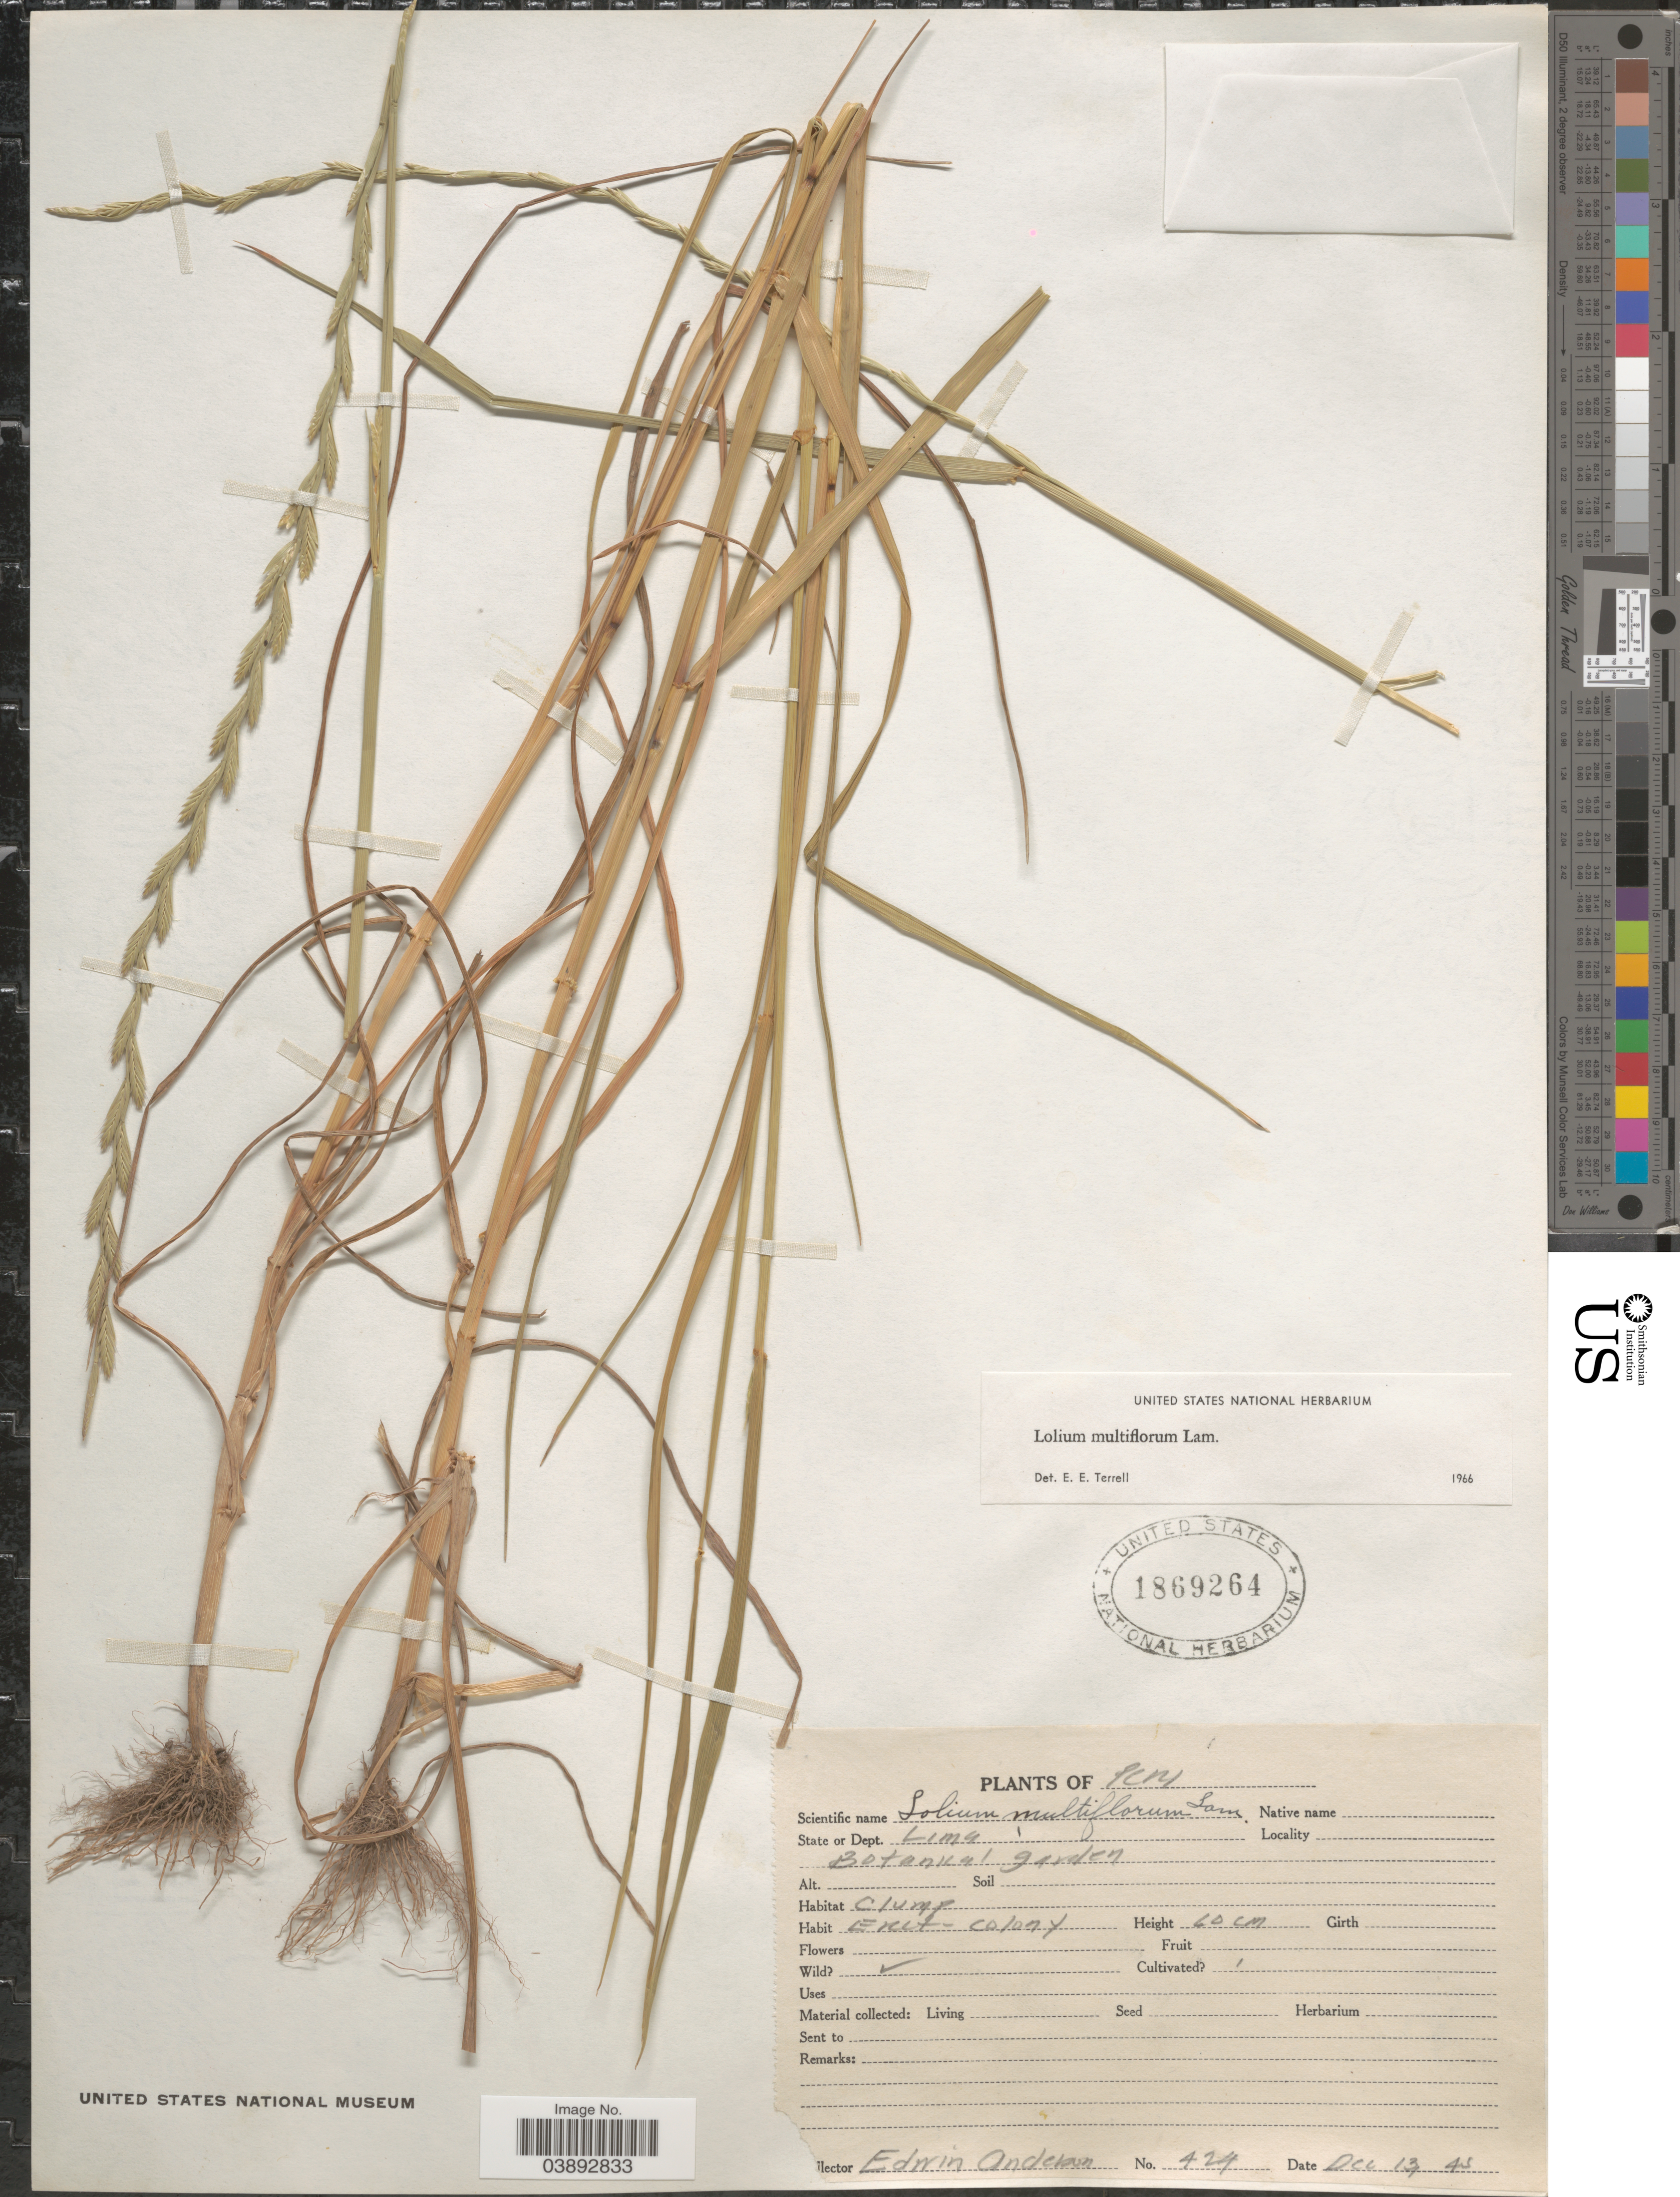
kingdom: Plantae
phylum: Tracheophyta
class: Liliopsida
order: Poales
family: Poaceae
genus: Lolium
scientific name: Lolium multiflorum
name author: Lam.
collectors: E. Anderson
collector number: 424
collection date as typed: Transcribed d/m/y: 13/12/45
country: Peru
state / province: Lima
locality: State or Dept. Lima. Botanical garden.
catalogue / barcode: US 1869264